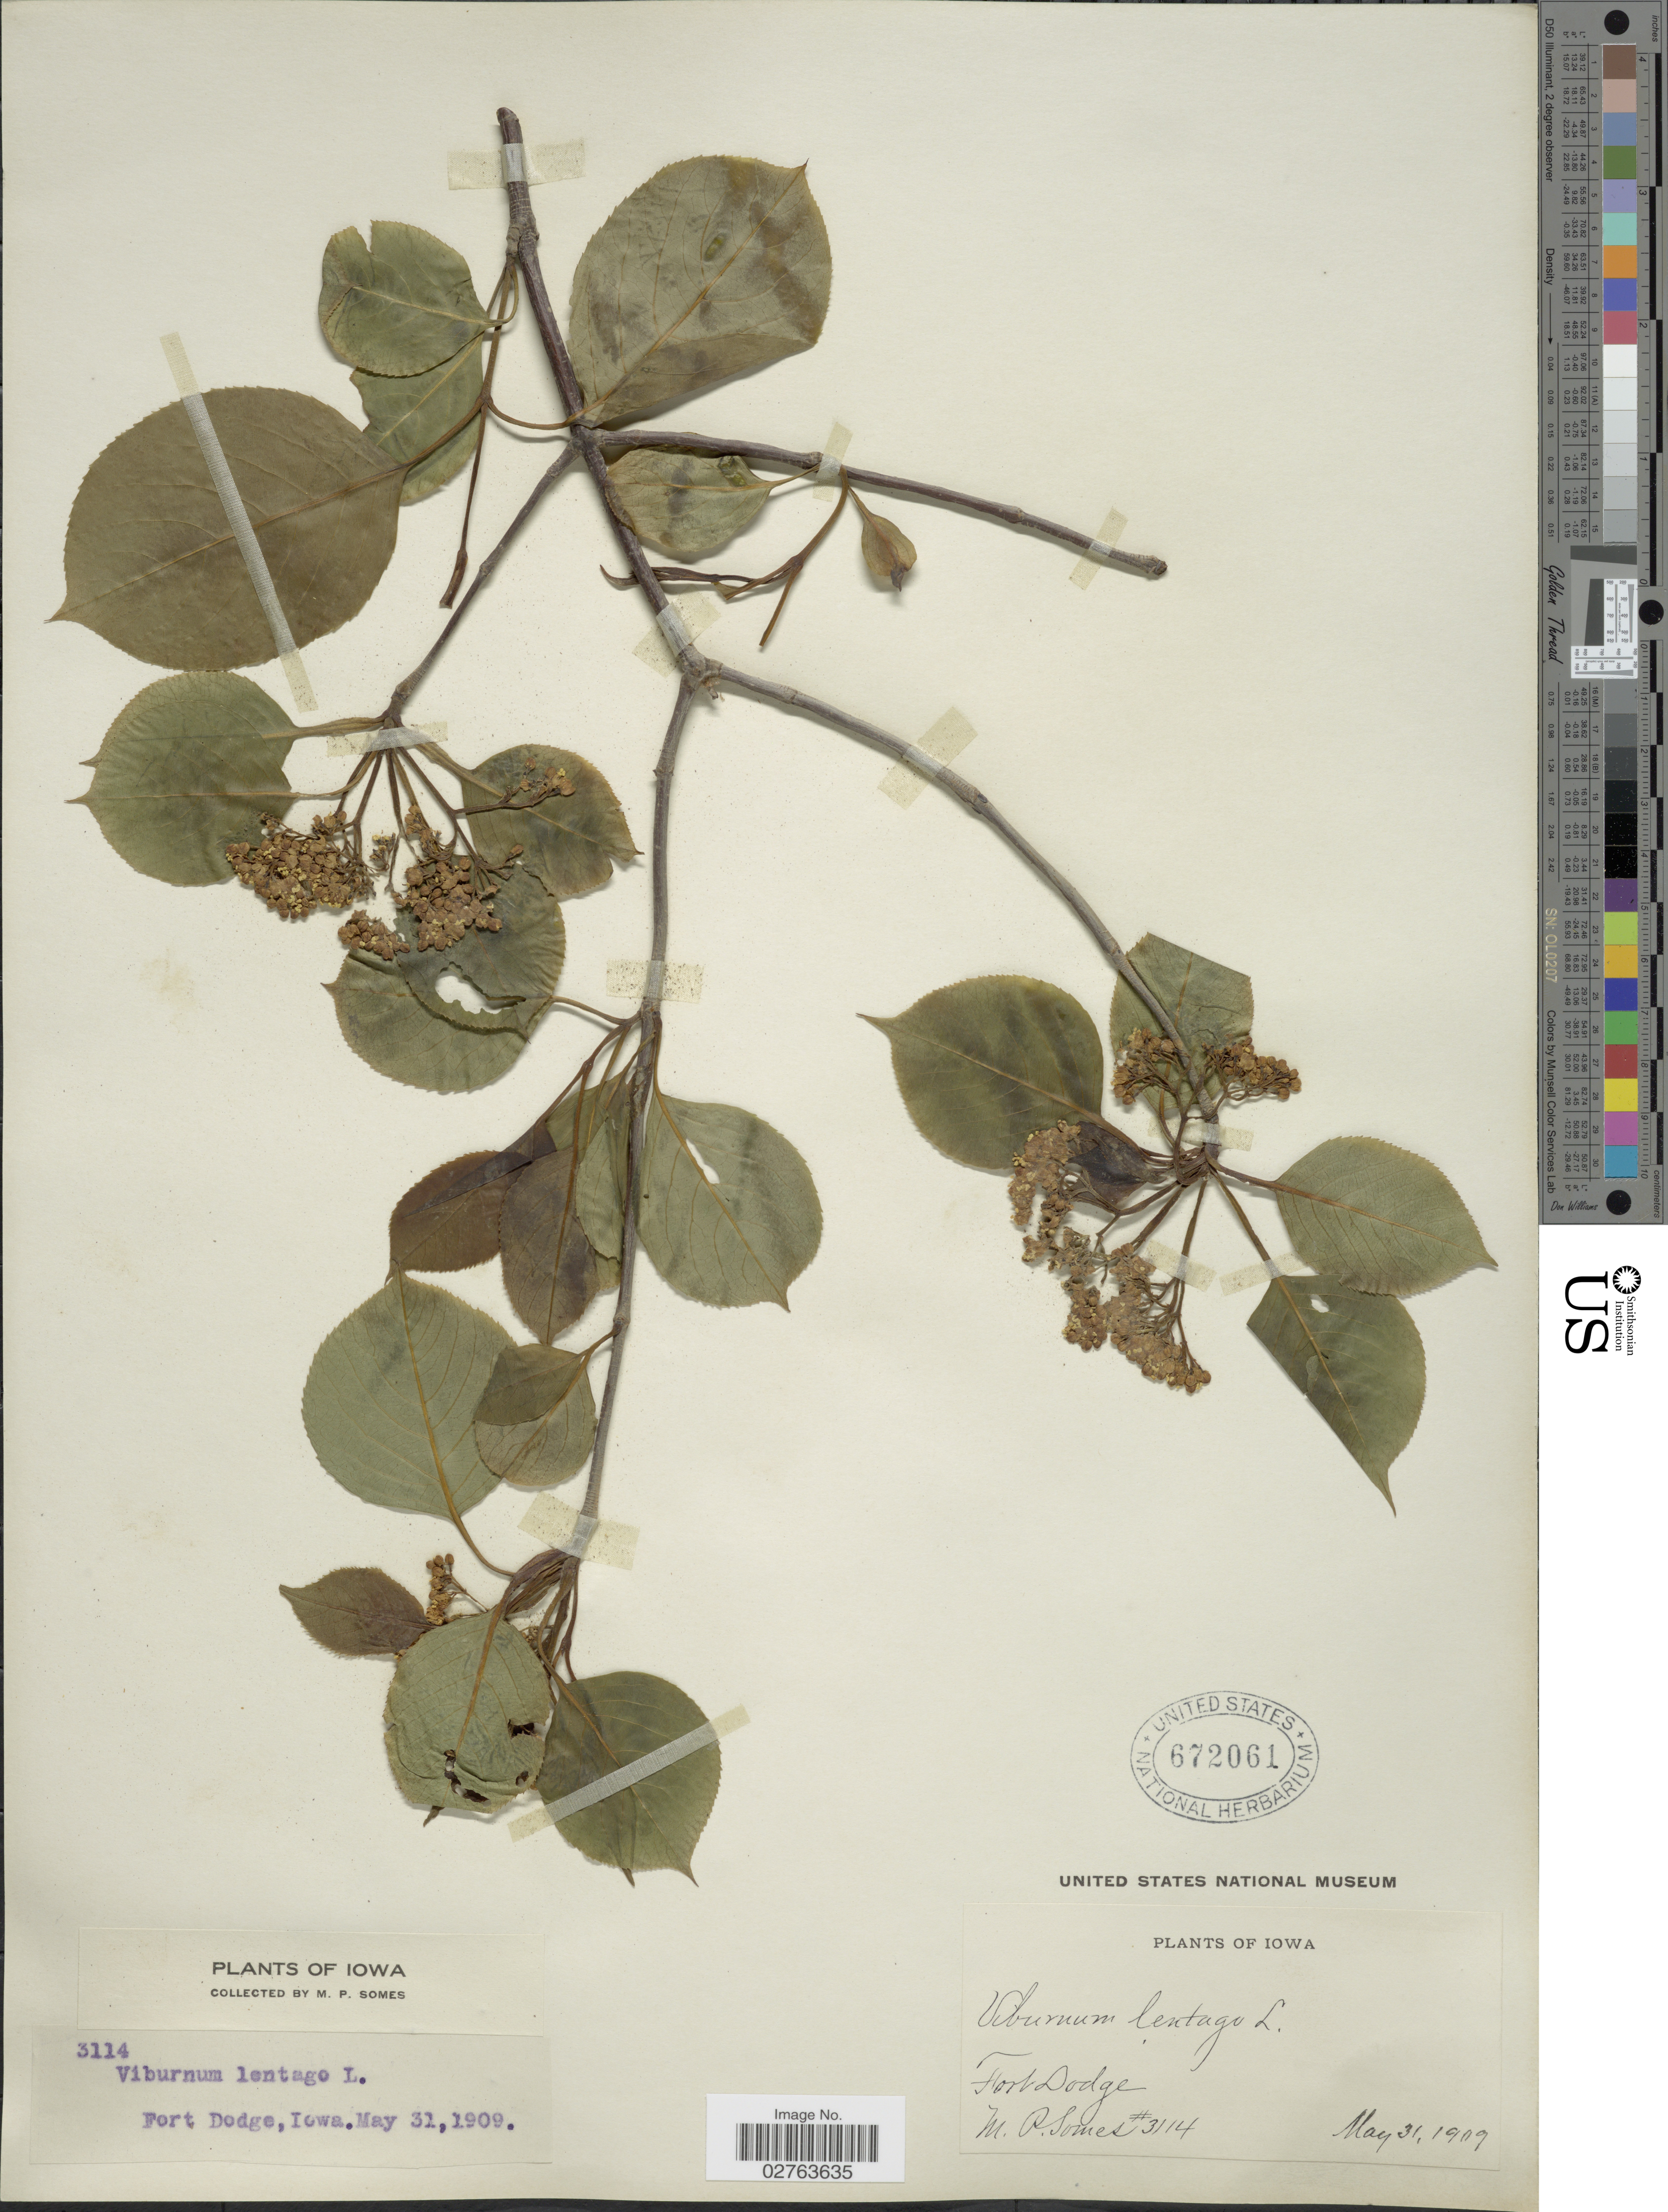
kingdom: Plantae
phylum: Tracheophyta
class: Magnoliopsida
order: Dipsacales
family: Viburnaceae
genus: Viburnum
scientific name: Viburnum lentago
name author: L.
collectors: M. Somes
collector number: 3114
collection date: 1909-05-31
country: United States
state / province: Iowa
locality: Fort Dodge.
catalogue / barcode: US 672061